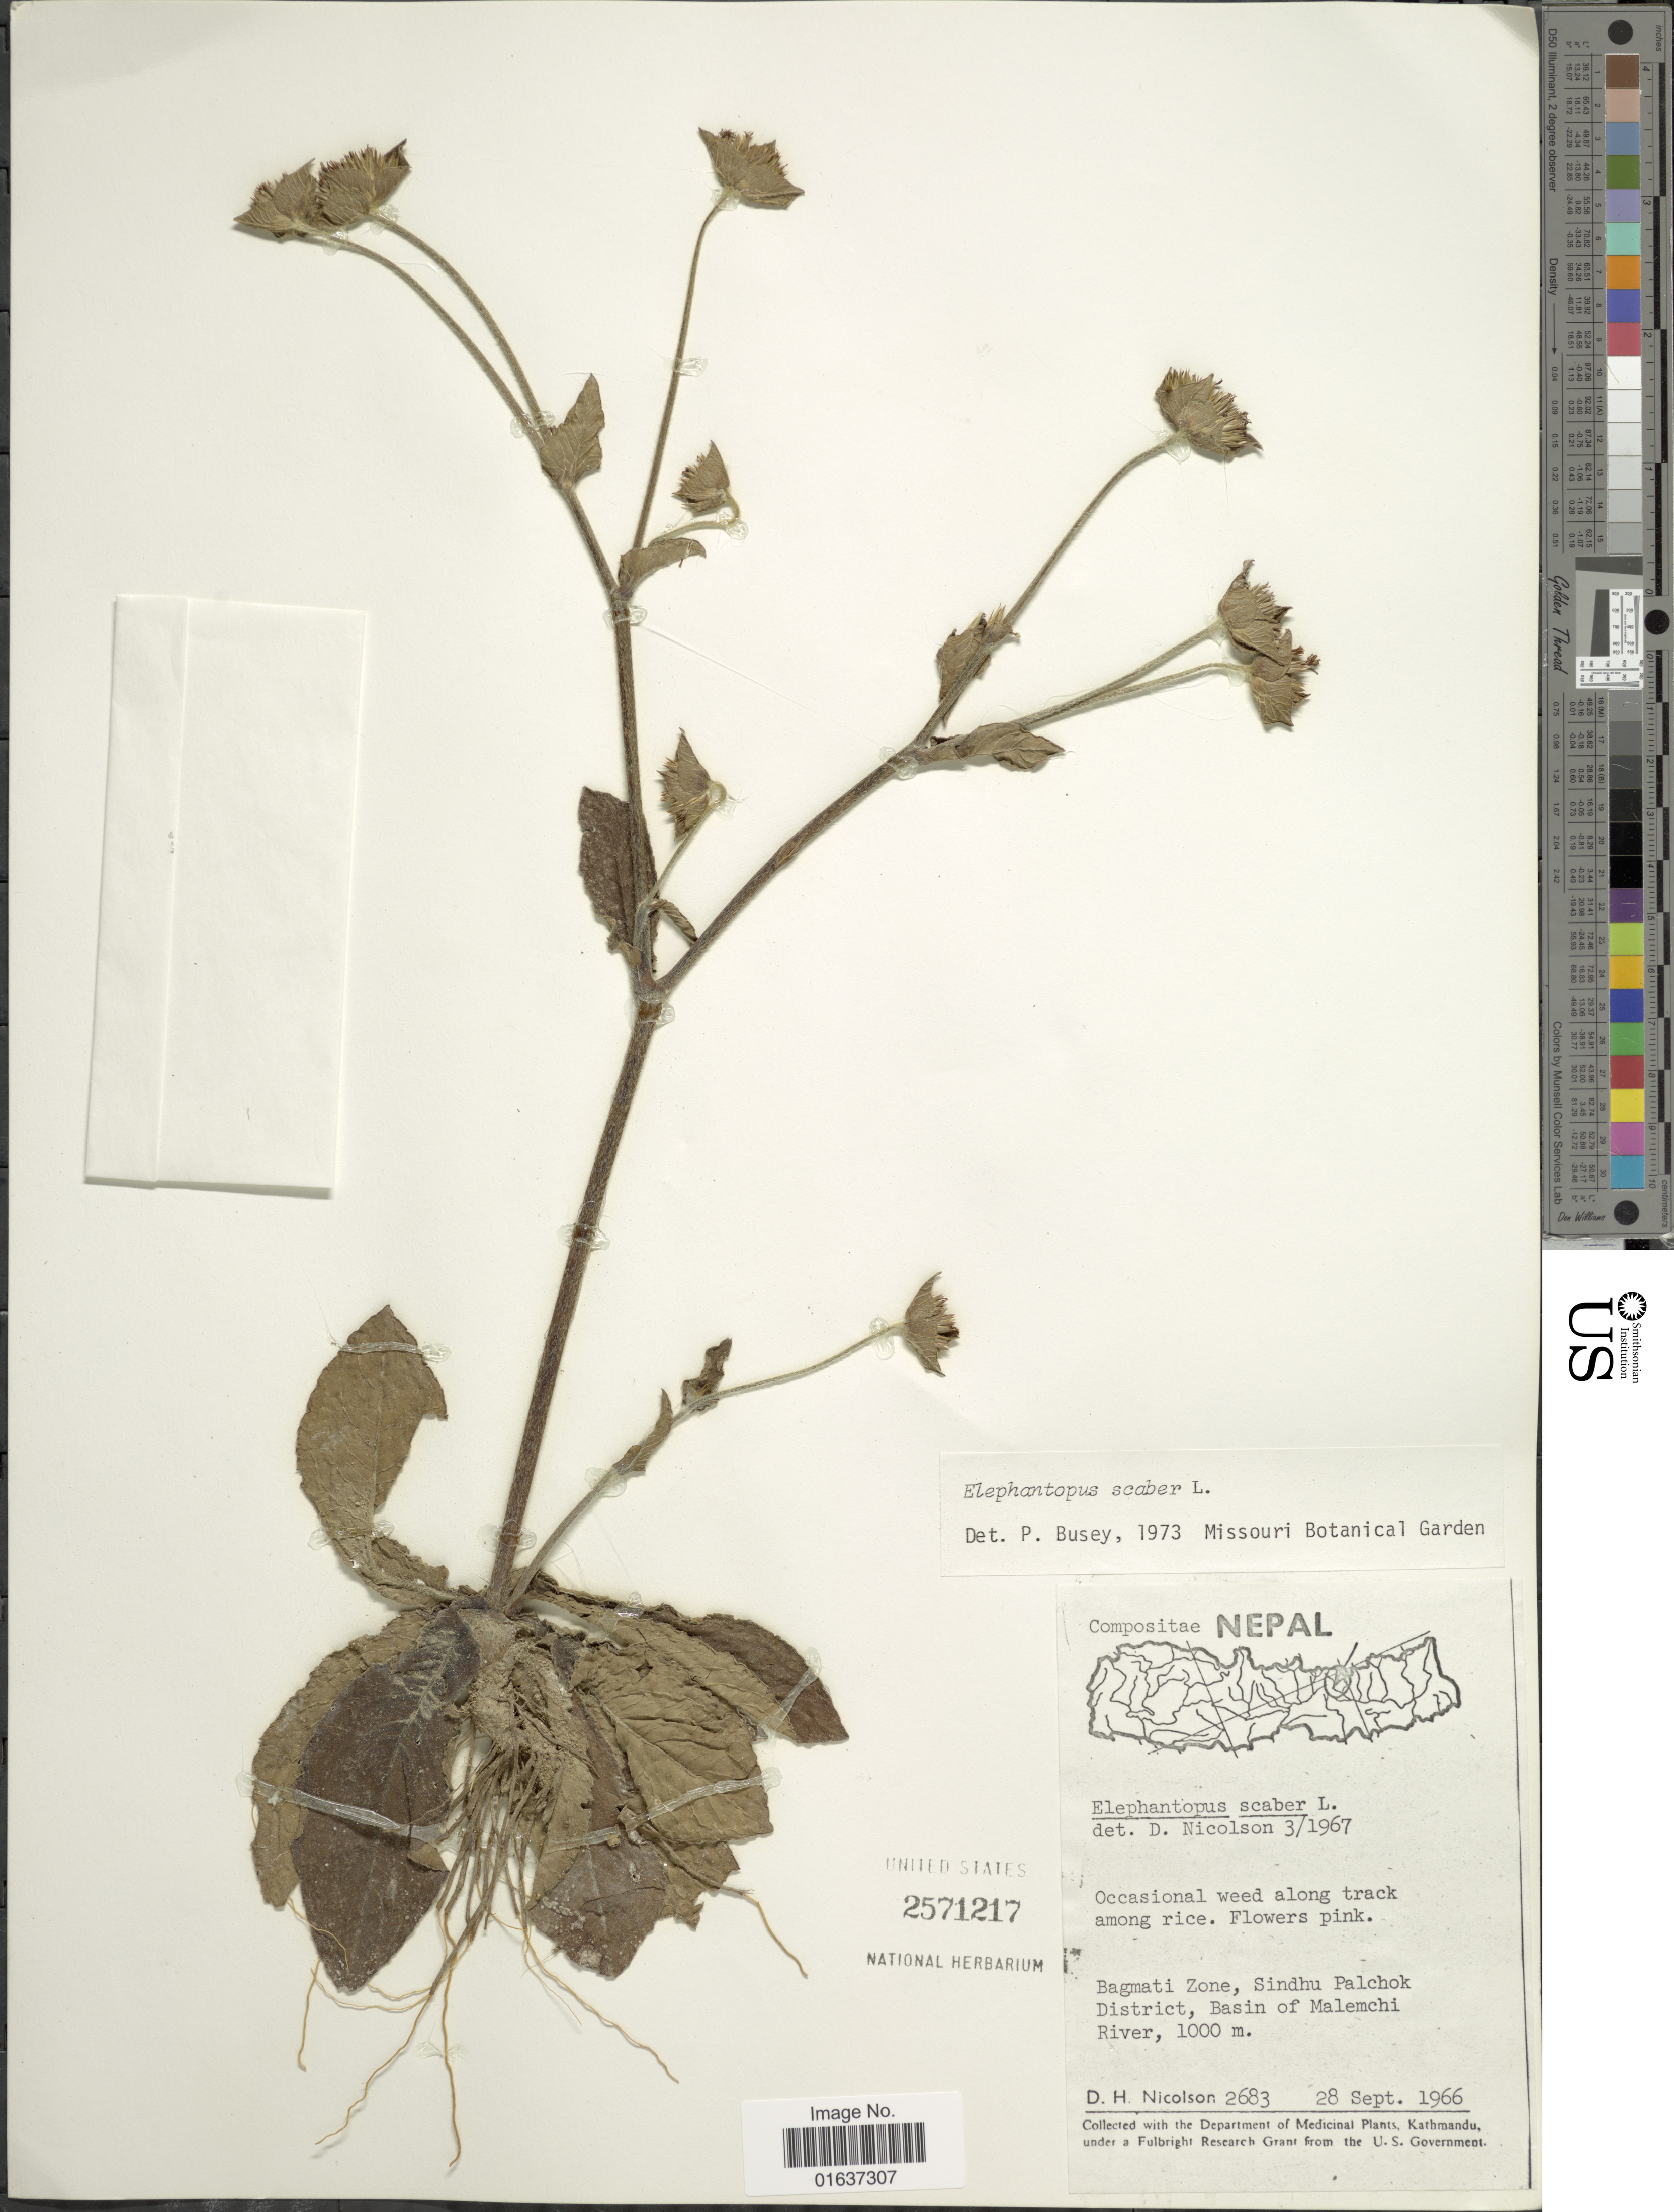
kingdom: Plantae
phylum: Tracheophyta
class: Magnoliopsida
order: Asterales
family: Asteraceae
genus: Elephantopus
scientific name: Elephantopus scaber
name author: L.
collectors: D. H. Nicolson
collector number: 2683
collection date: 1966-09-28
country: Nepal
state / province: Bagmati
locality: Sindhu Palchok, District, Basin of Malemchi River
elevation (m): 1000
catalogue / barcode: US 2571217